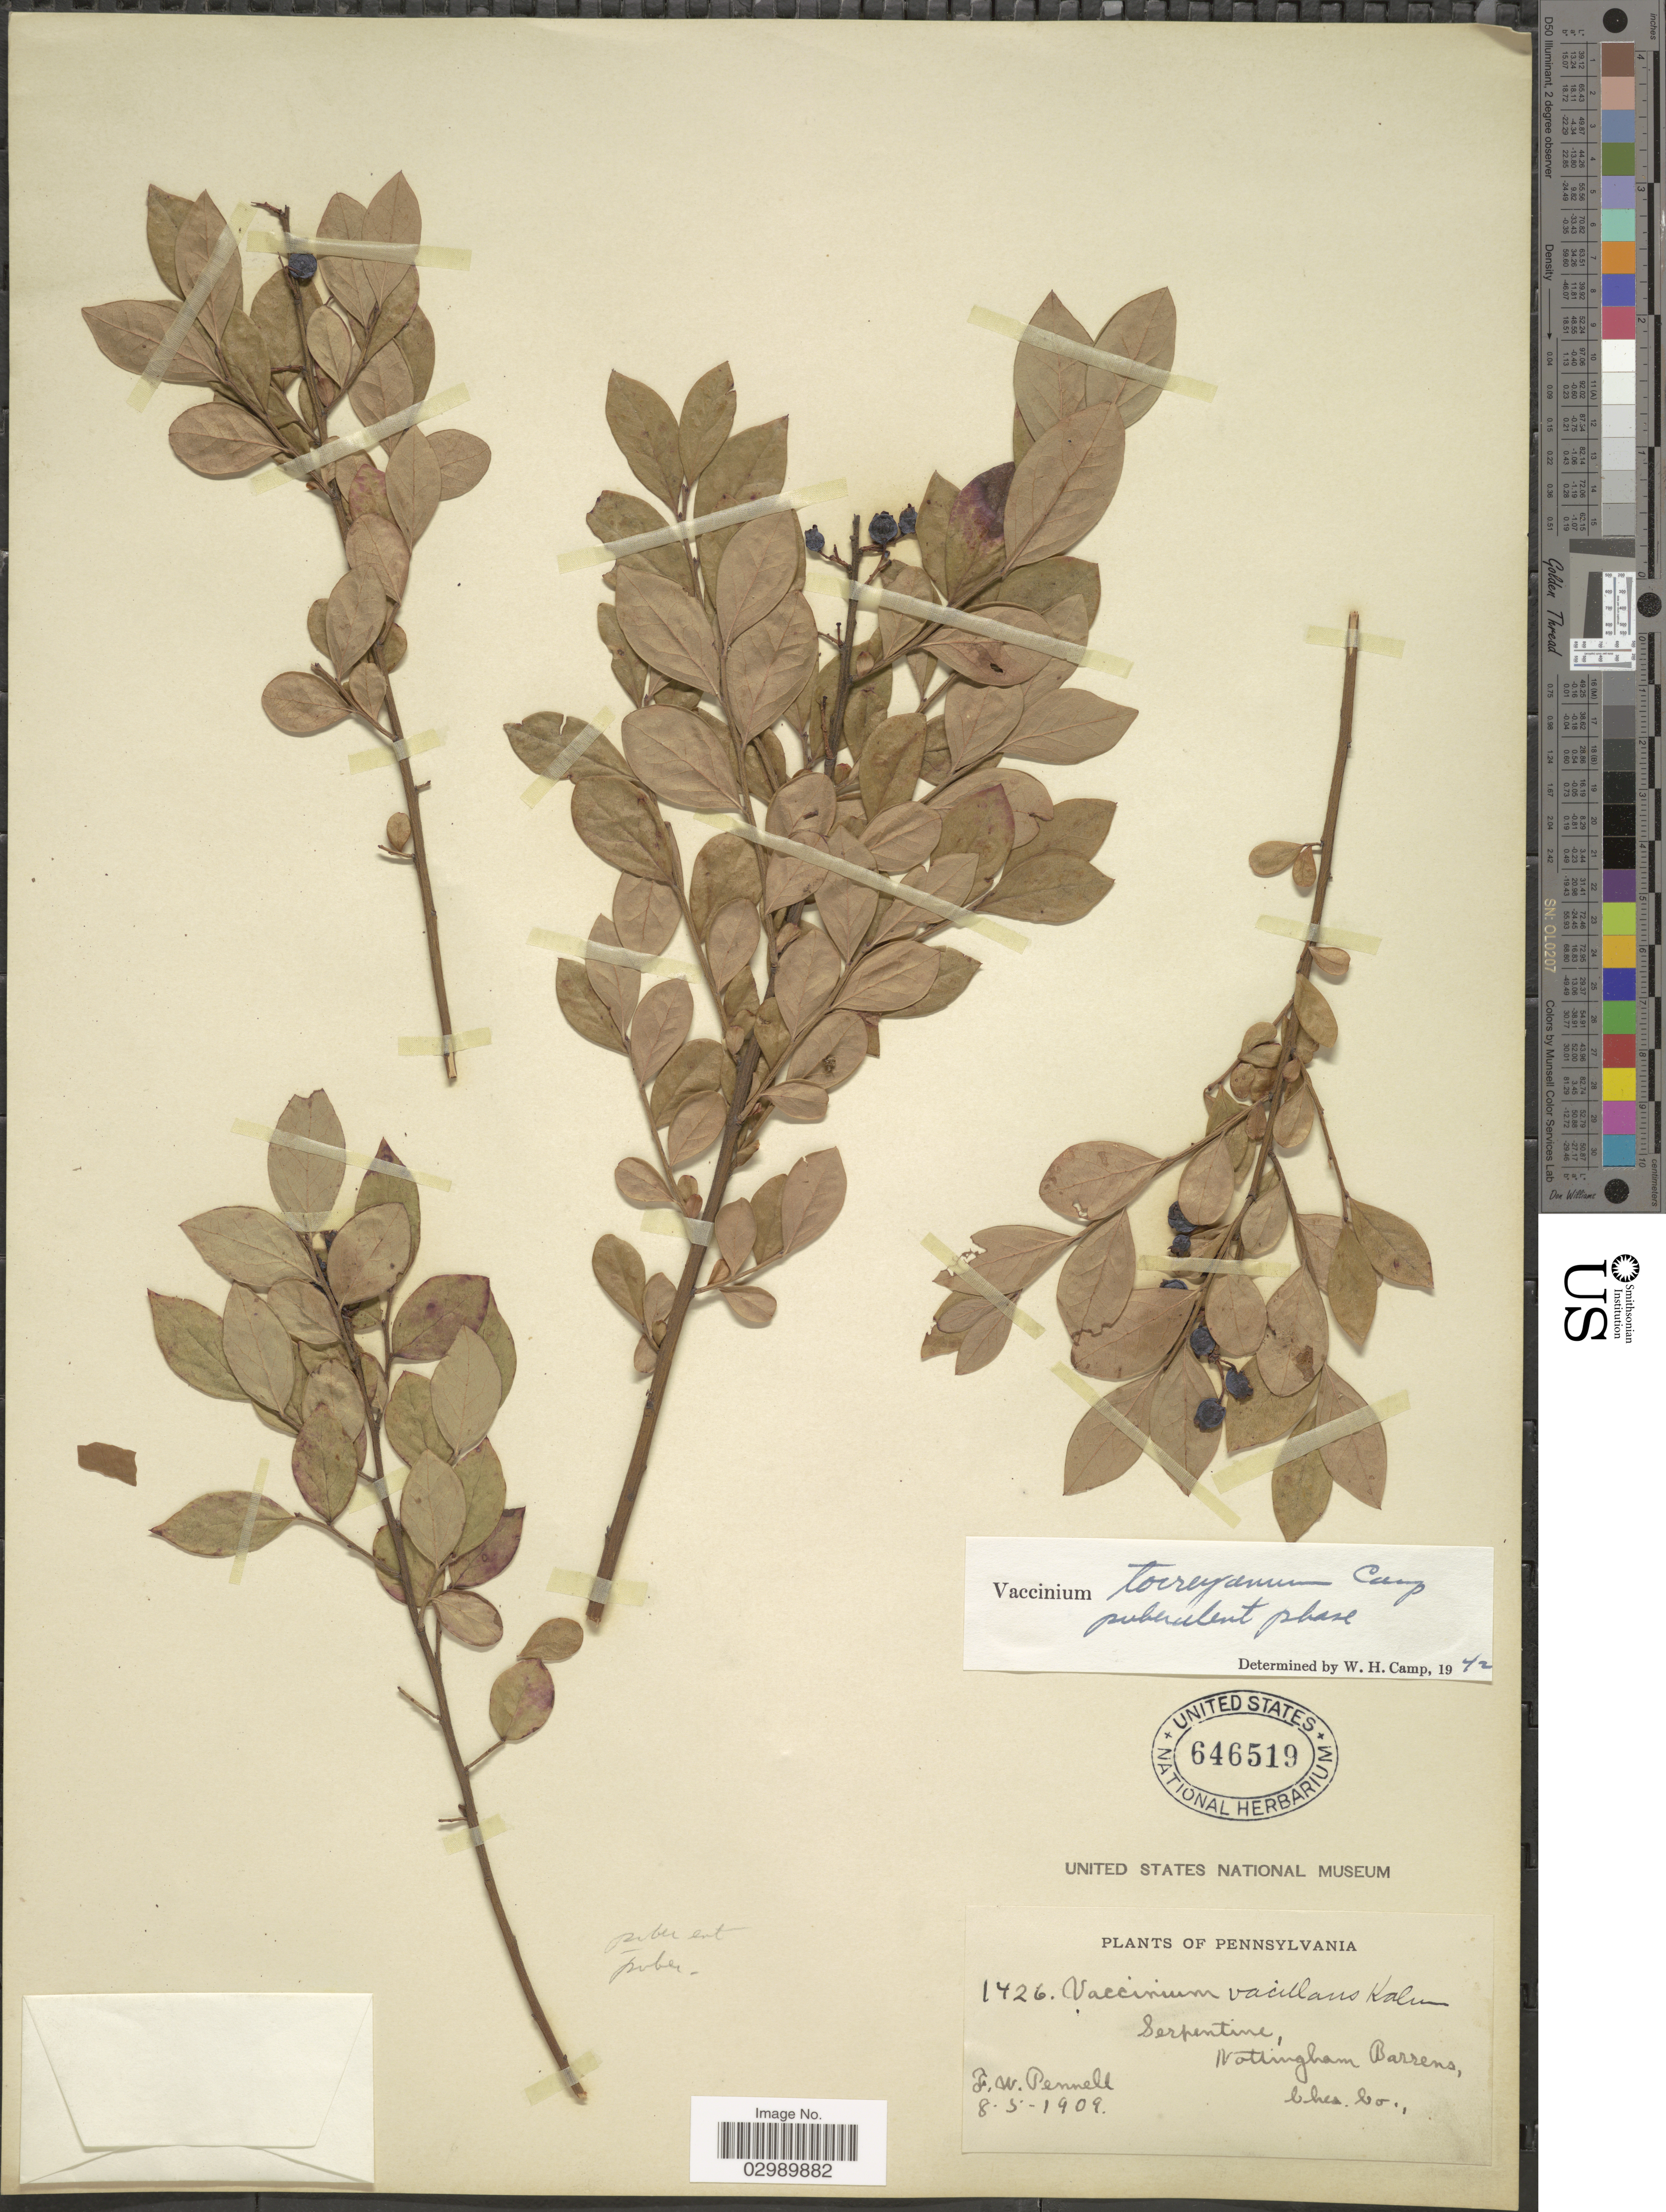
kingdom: Plantae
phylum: Tracheophyta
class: Magnoliopsida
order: Ericales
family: Ericaceae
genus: Vaccinium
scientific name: Vaccinium torreyanum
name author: Camp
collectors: F. W. Pennell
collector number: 1426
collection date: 1909-05-08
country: United States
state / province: Pennsylvania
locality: Serpentine, Nottingham Barrens, Ches Co.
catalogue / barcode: US 646519